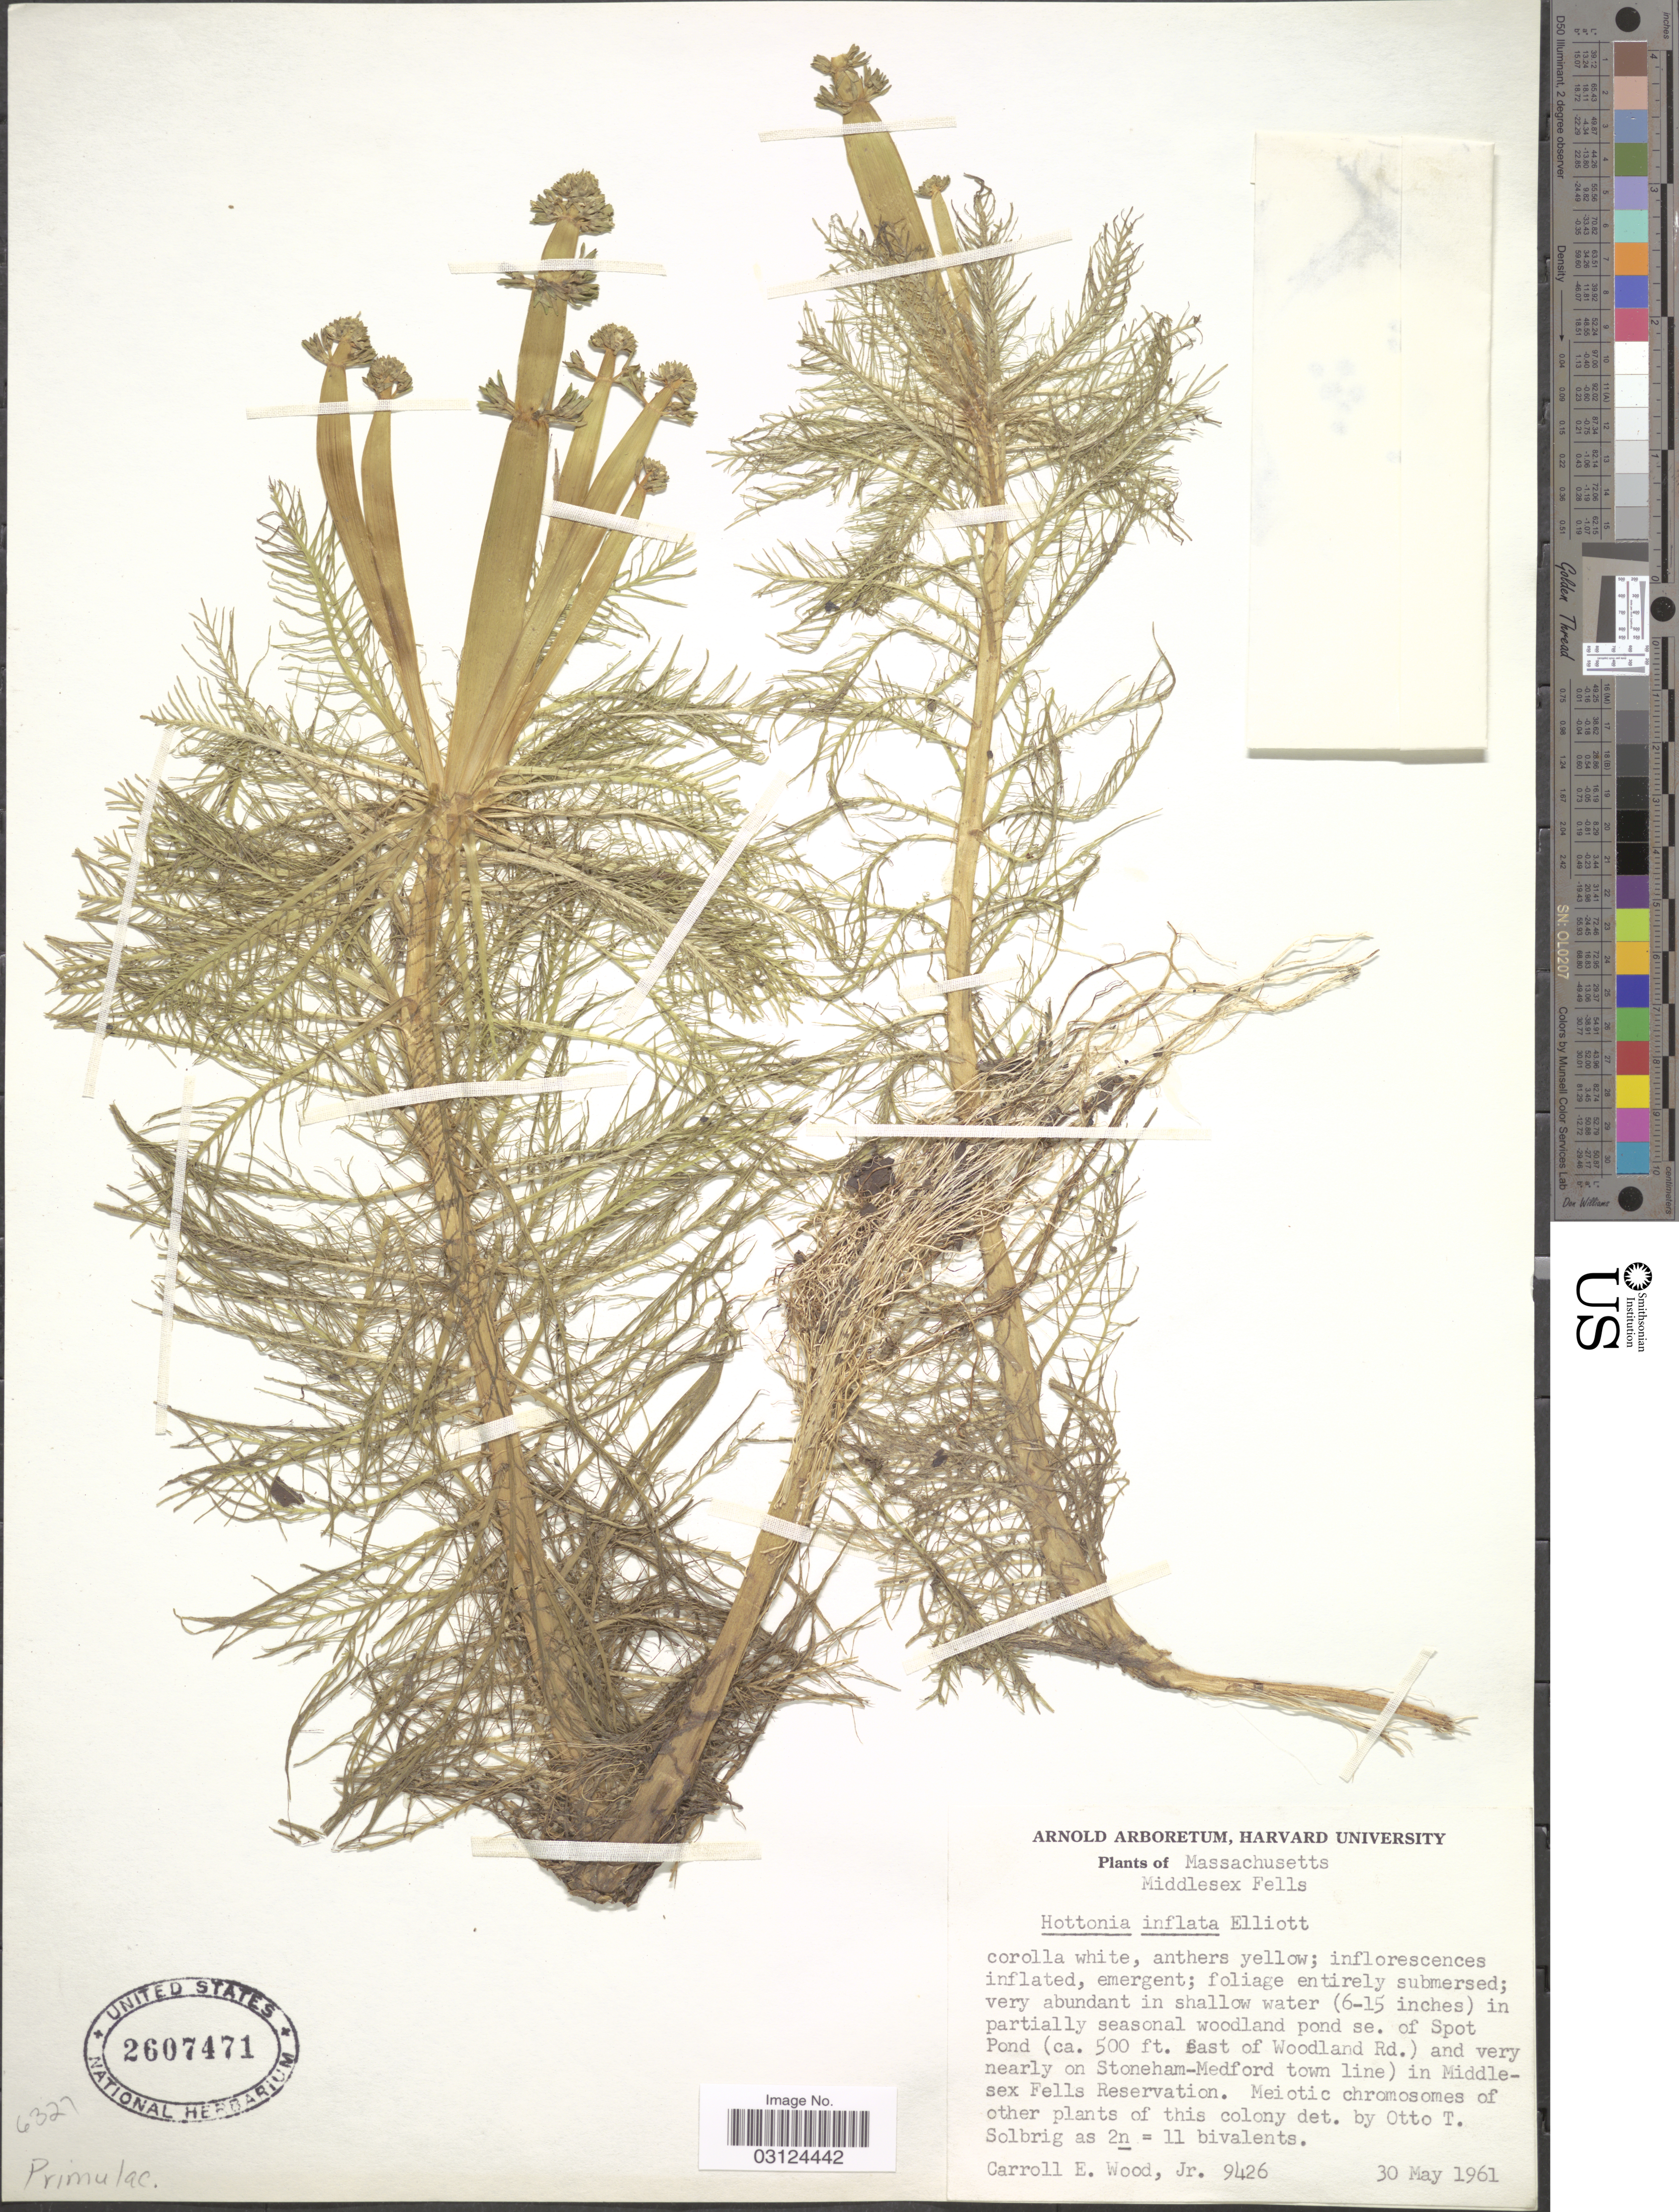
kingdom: Plantae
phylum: Tracheophyta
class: Magnoliopsida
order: Ericales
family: Primulaceae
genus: Hottonia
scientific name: Hottonia inflata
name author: Elliott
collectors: C. Wood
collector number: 9426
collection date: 1961-05-30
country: United States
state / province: Massachusetts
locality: Middlesex Fells, east of Woodland Rd.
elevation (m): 152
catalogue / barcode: US 2607471